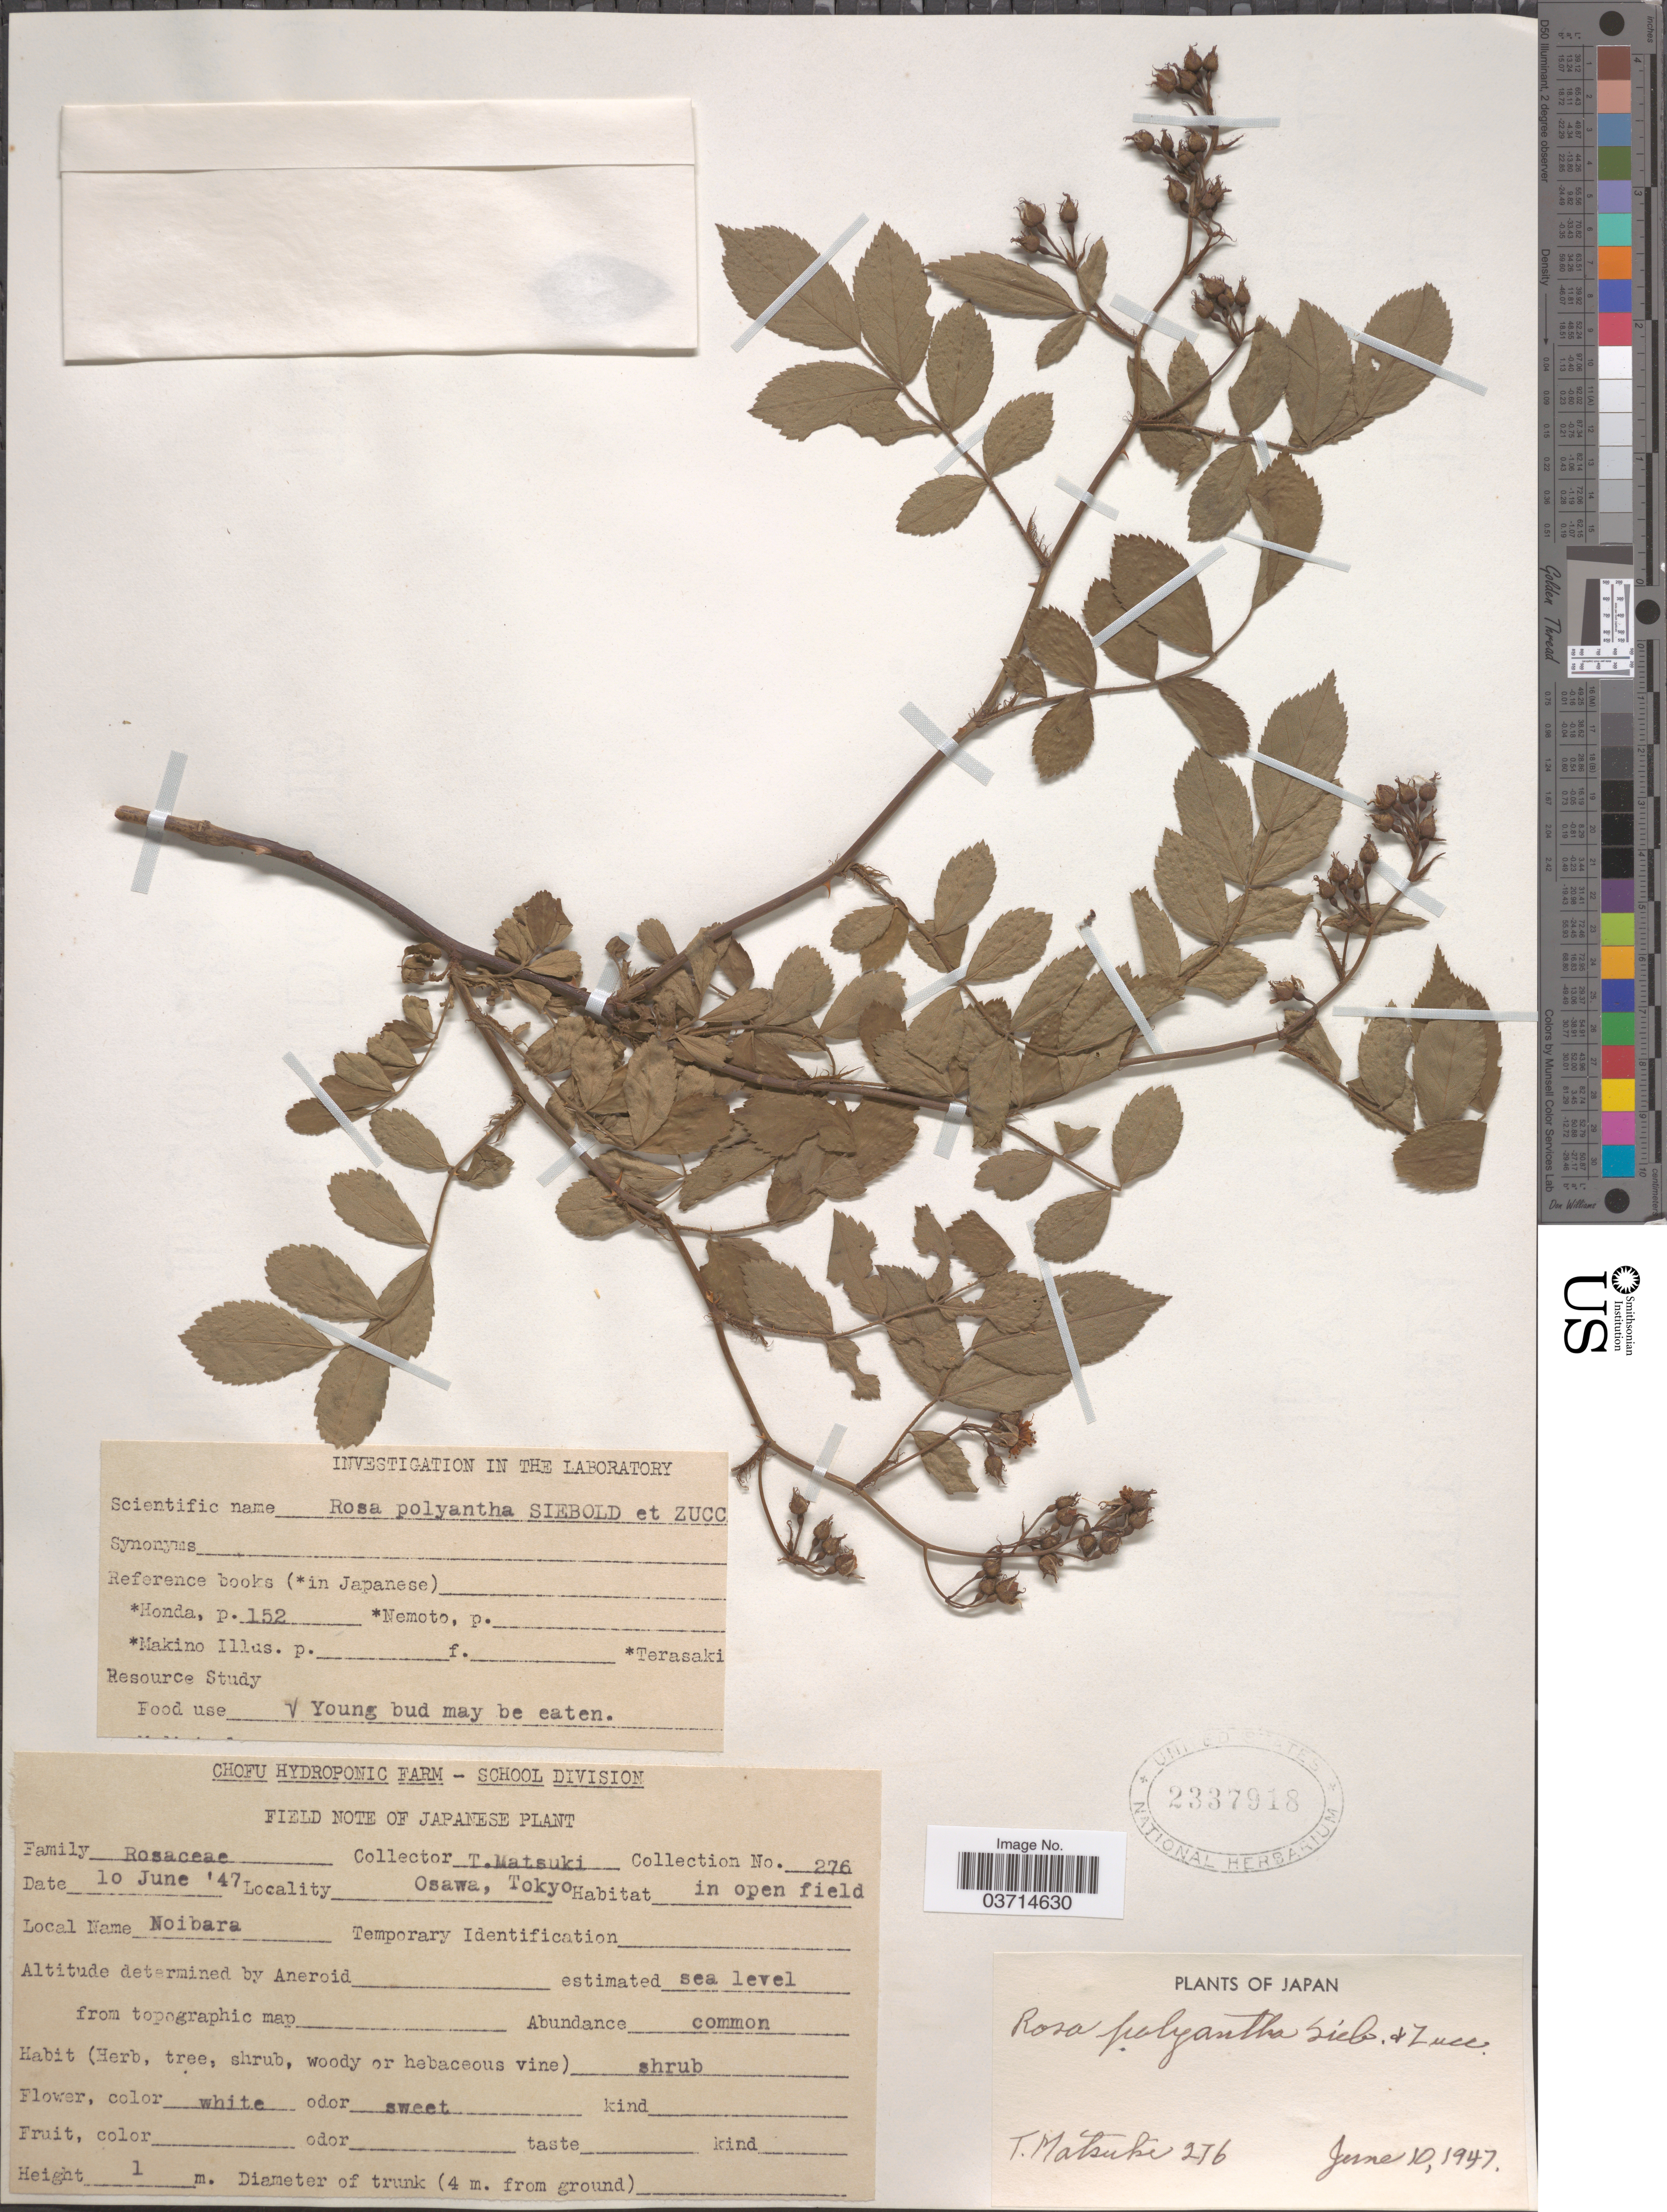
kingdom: Plantae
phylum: Tracheophyta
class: Magnoliopsida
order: Rosales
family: Rosaceae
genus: Rosa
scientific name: Rosa polyantha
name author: Siebold & Zucc.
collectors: T. Matsuki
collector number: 276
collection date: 1947-06-10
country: Japan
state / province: Tokyo, Federal City of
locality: Osawa.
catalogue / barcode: US 2337918